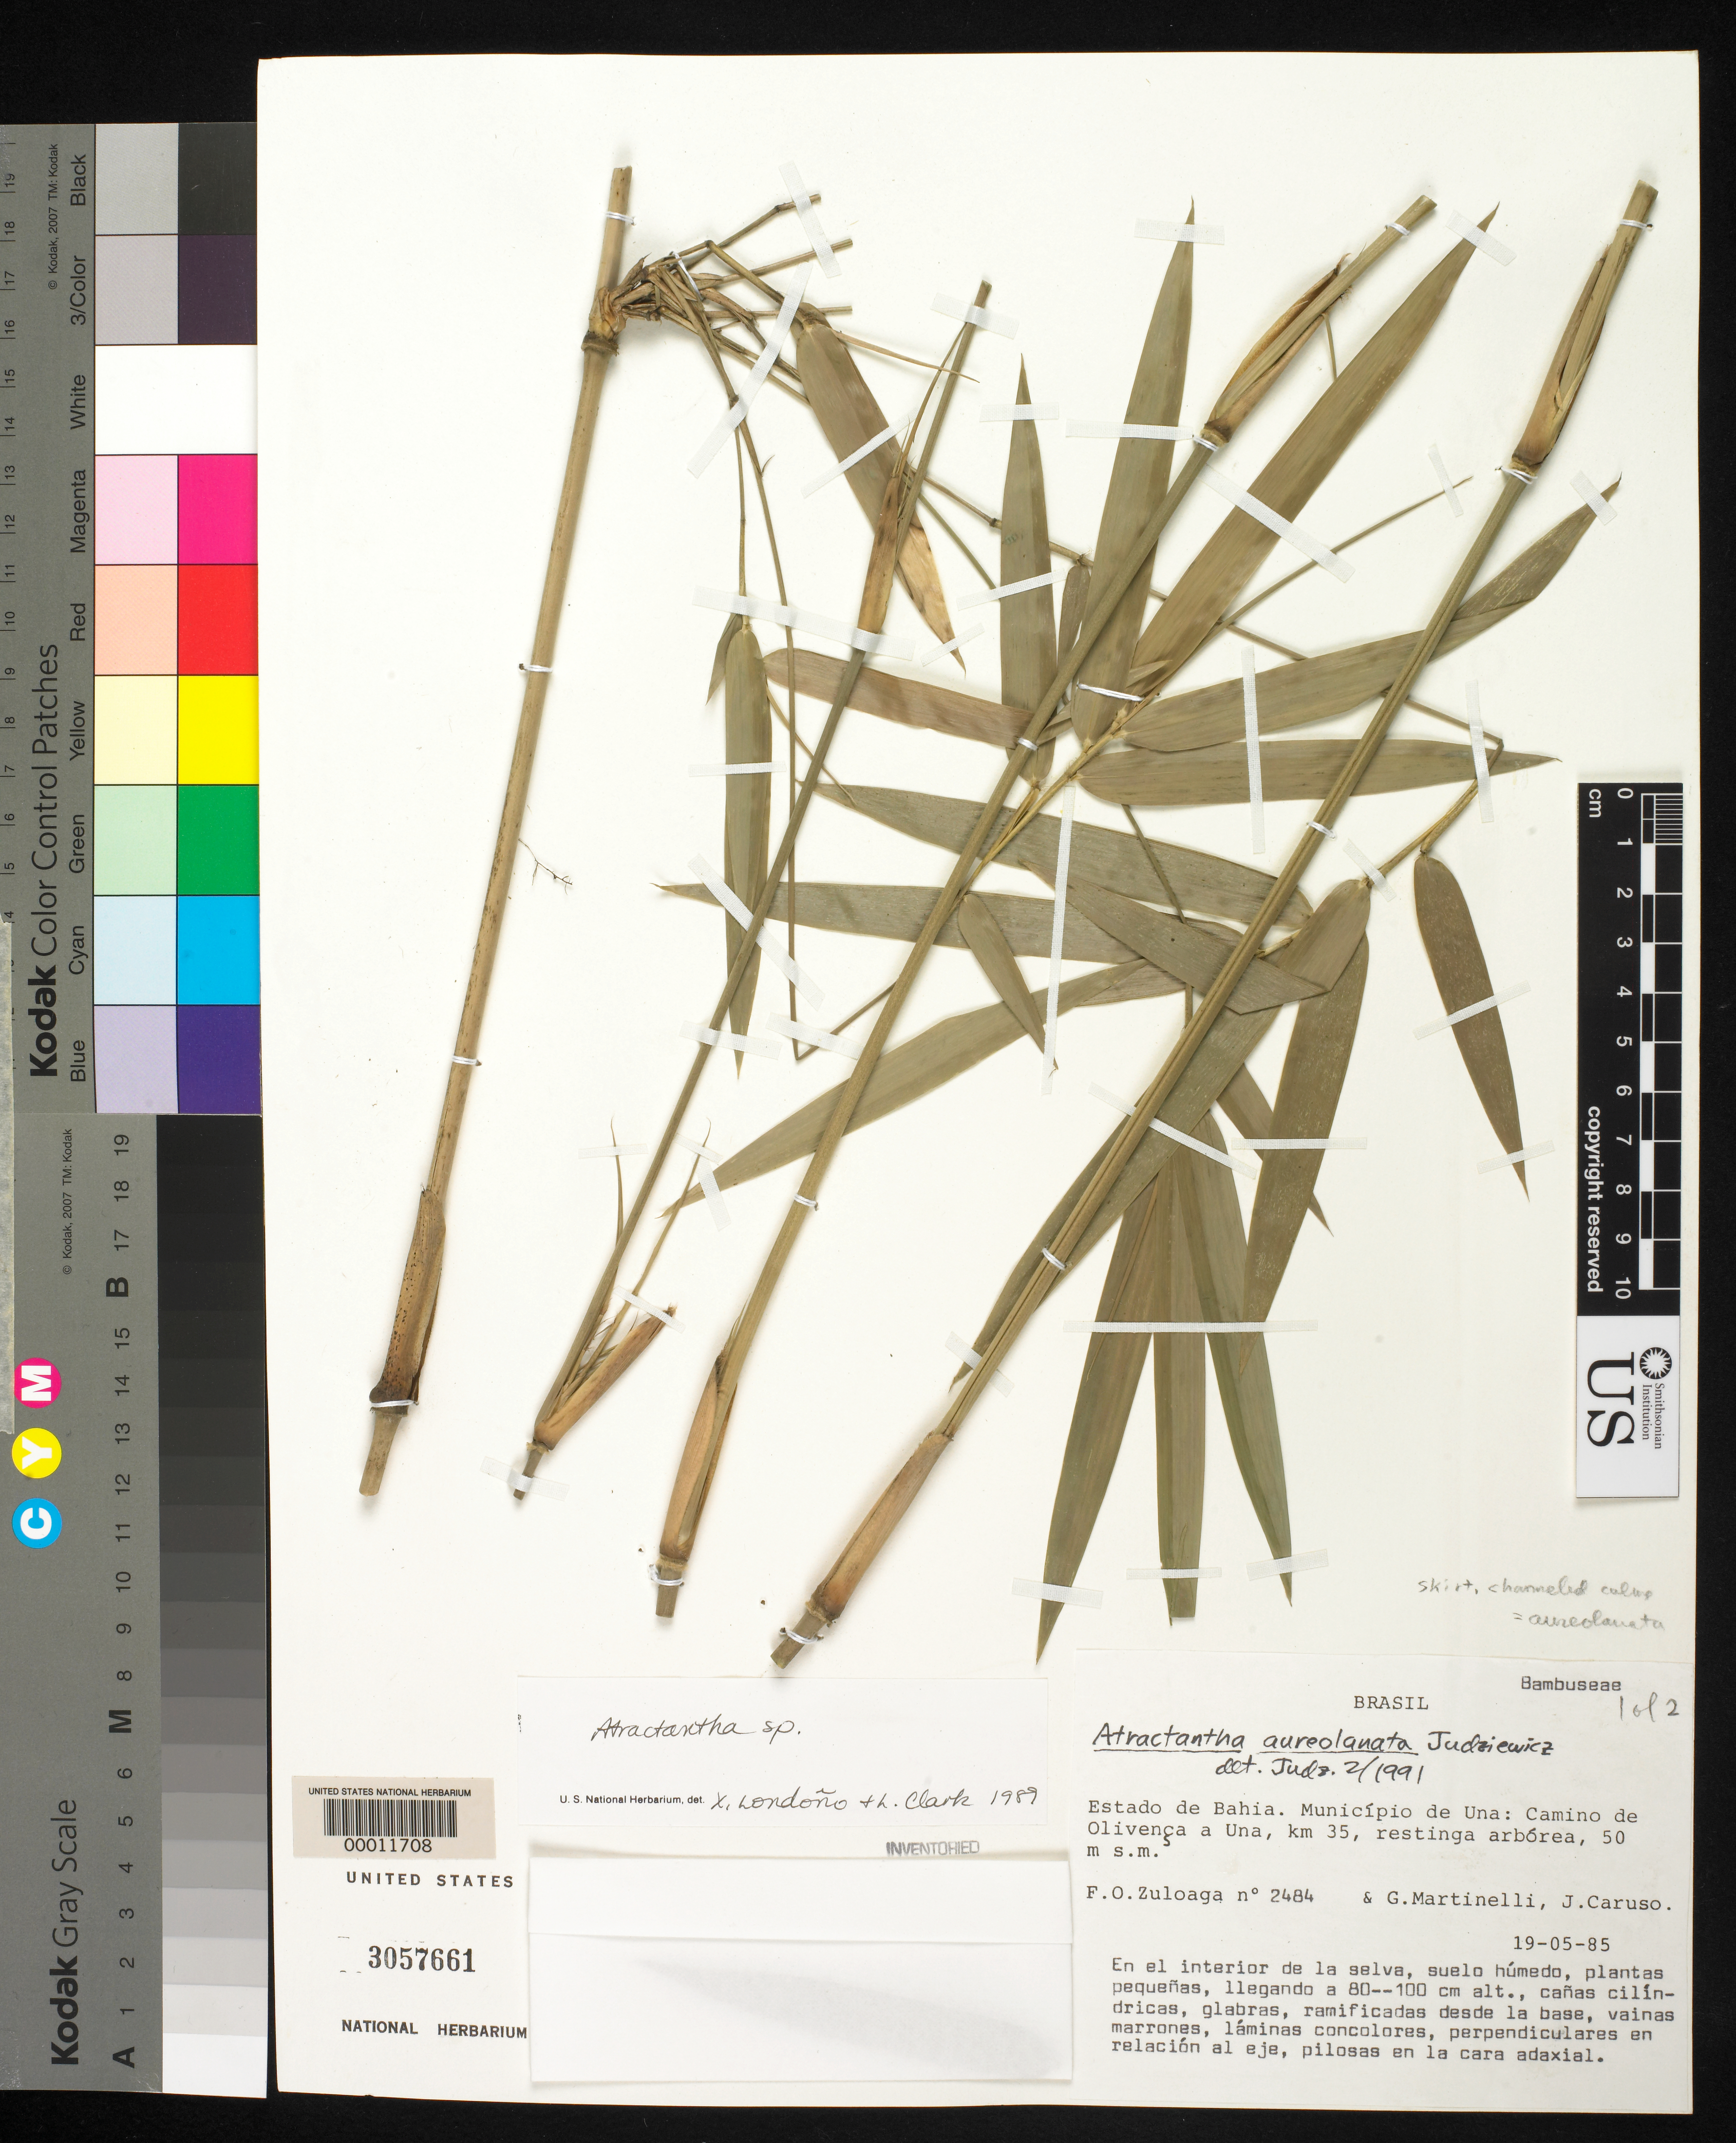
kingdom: Plantae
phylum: Tracheophyta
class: Liliopsida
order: Poales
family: Poaceae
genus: Atractantha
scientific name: Atractantha aureolanata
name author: Judz.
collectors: F. O. Zuloaga, G. Martinelli & J. Caruso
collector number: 2484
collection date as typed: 19 May 1985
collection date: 1985-05-19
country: Brazil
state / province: Bahia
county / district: Una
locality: Camino olivenca a una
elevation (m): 50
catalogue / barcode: US 3057661